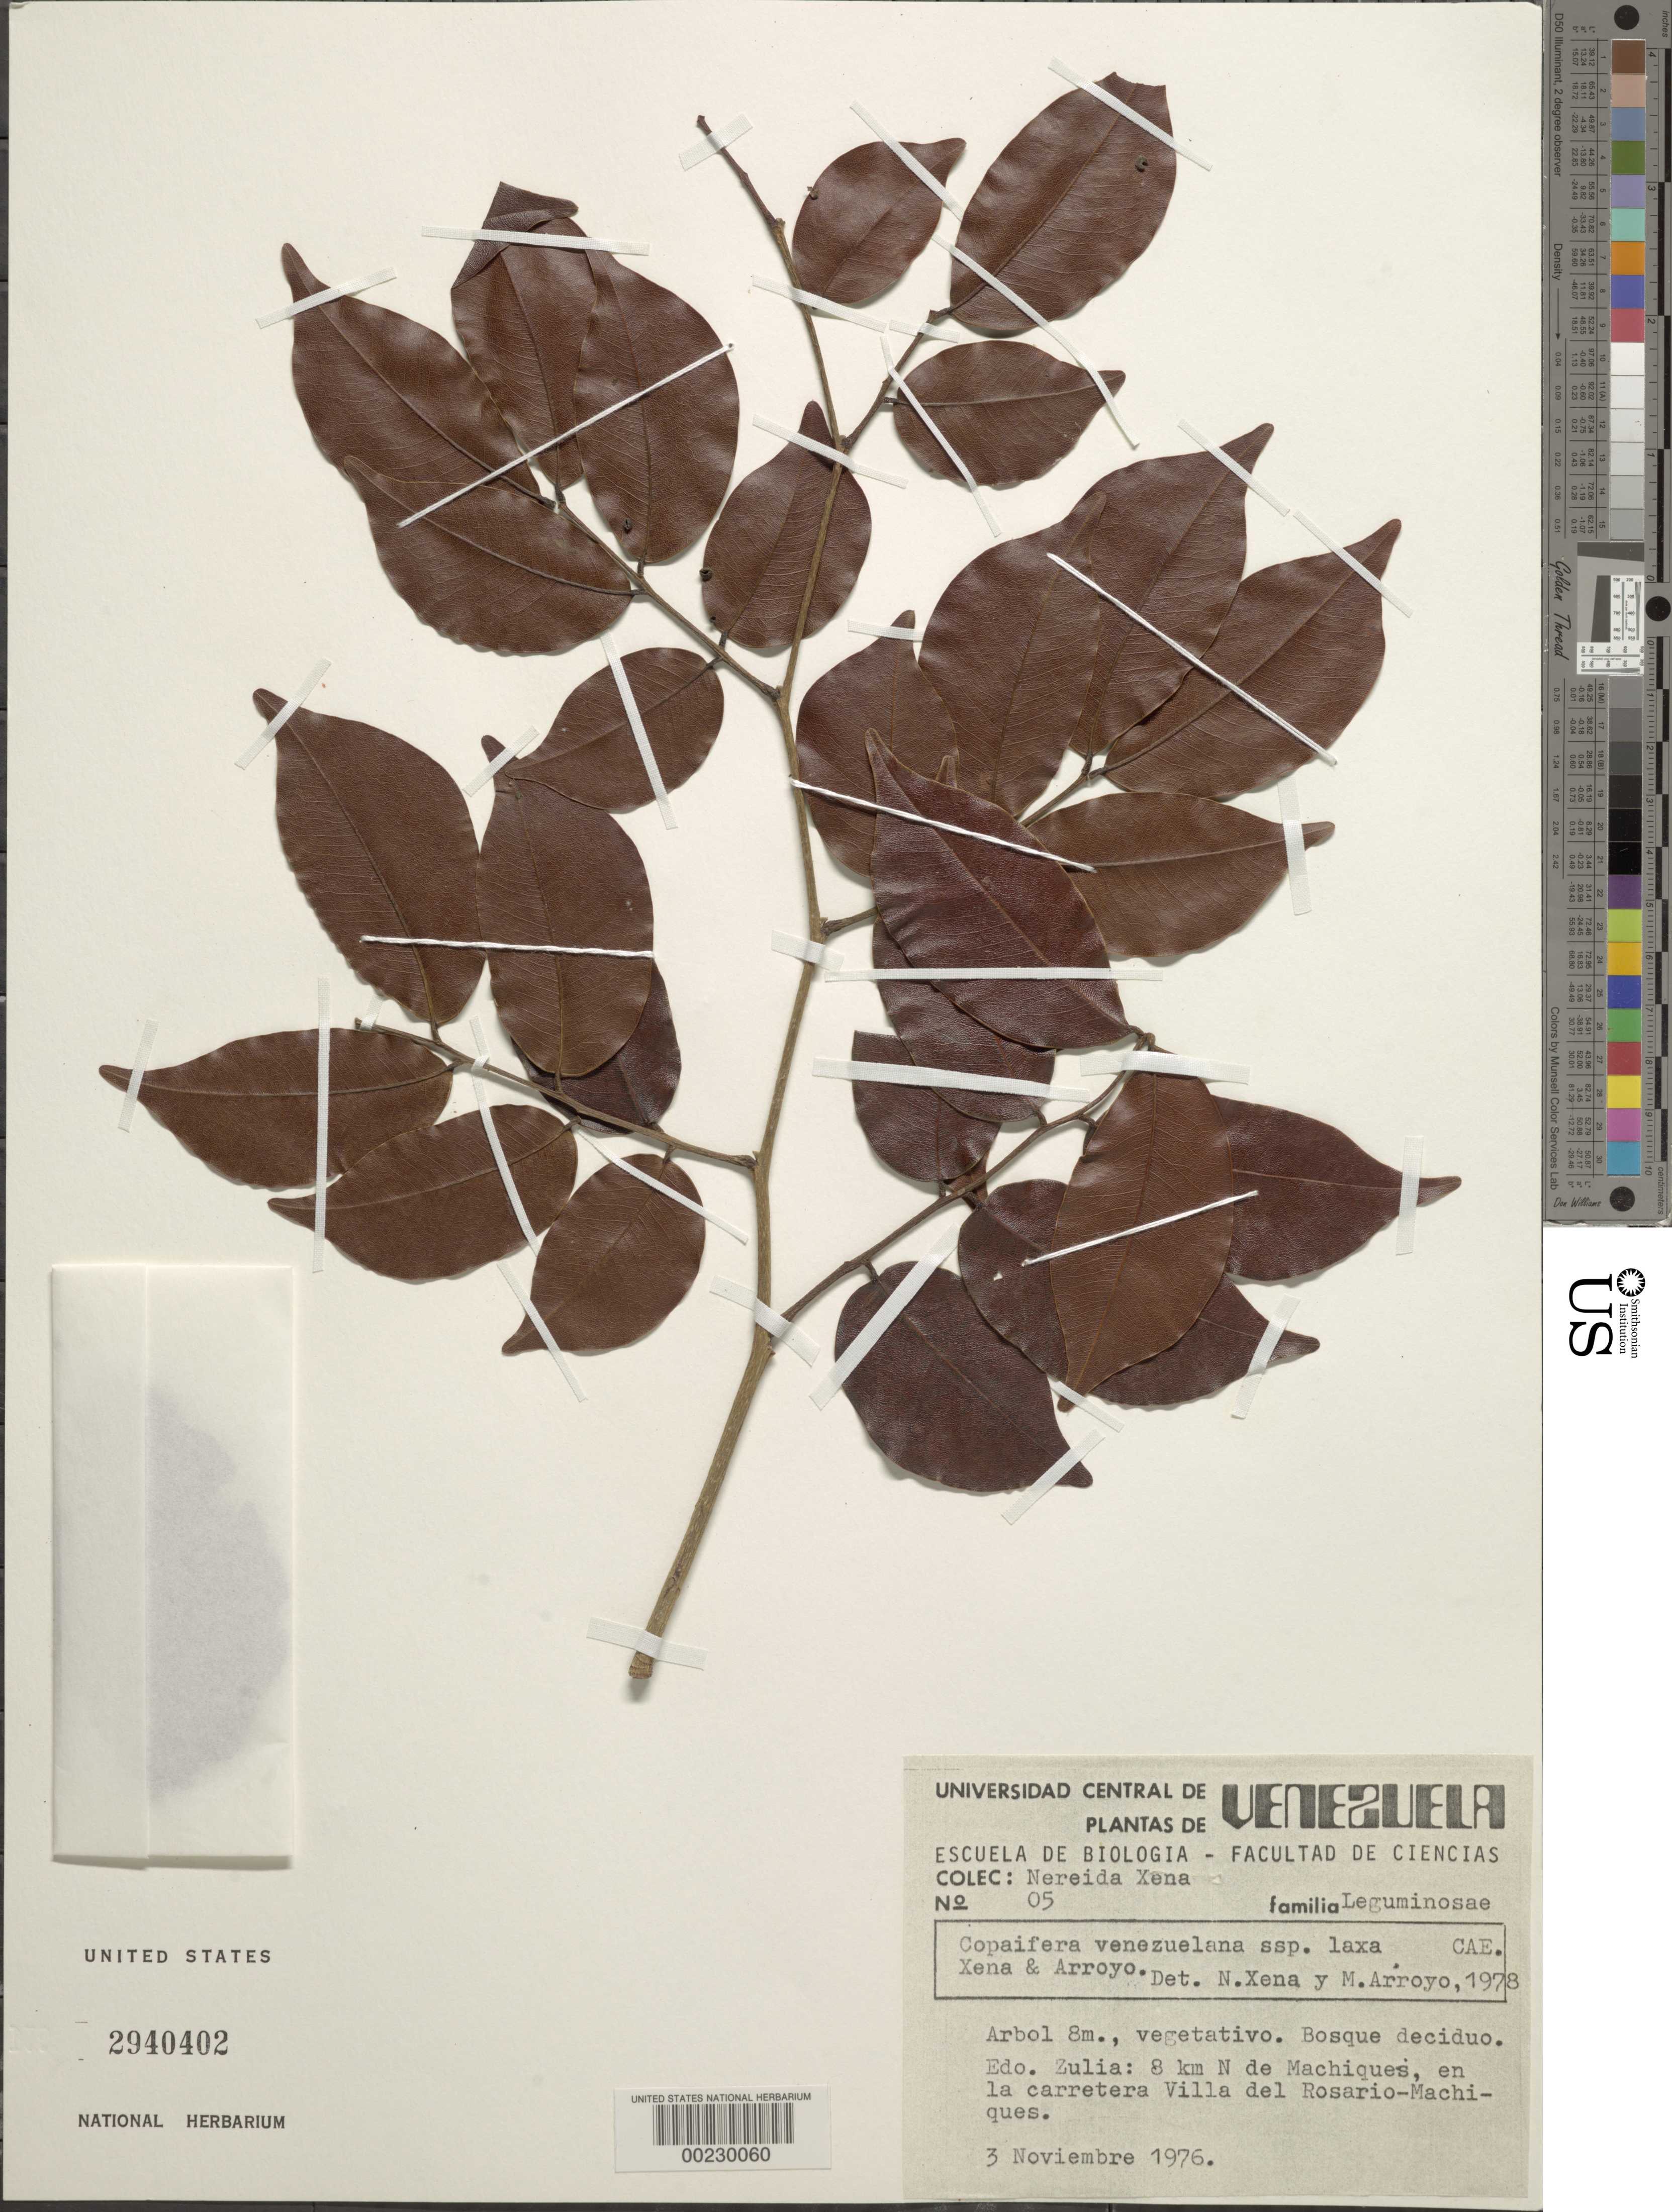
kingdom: Plantae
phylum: Tracheophyta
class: Magnoliopsida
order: Fabales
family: Fabaceae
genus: Copaifera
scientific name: Copaifera pubiflora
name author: Benth.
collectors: N. Xena de Enrech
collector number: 05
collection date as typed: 03 Nov 1976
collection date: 1976-11-03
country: Venezuela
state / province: Zulia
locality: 8 km n of machiques, on the highway villa del rosario-machiques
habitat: Decidous forest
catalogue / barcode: US 2940402